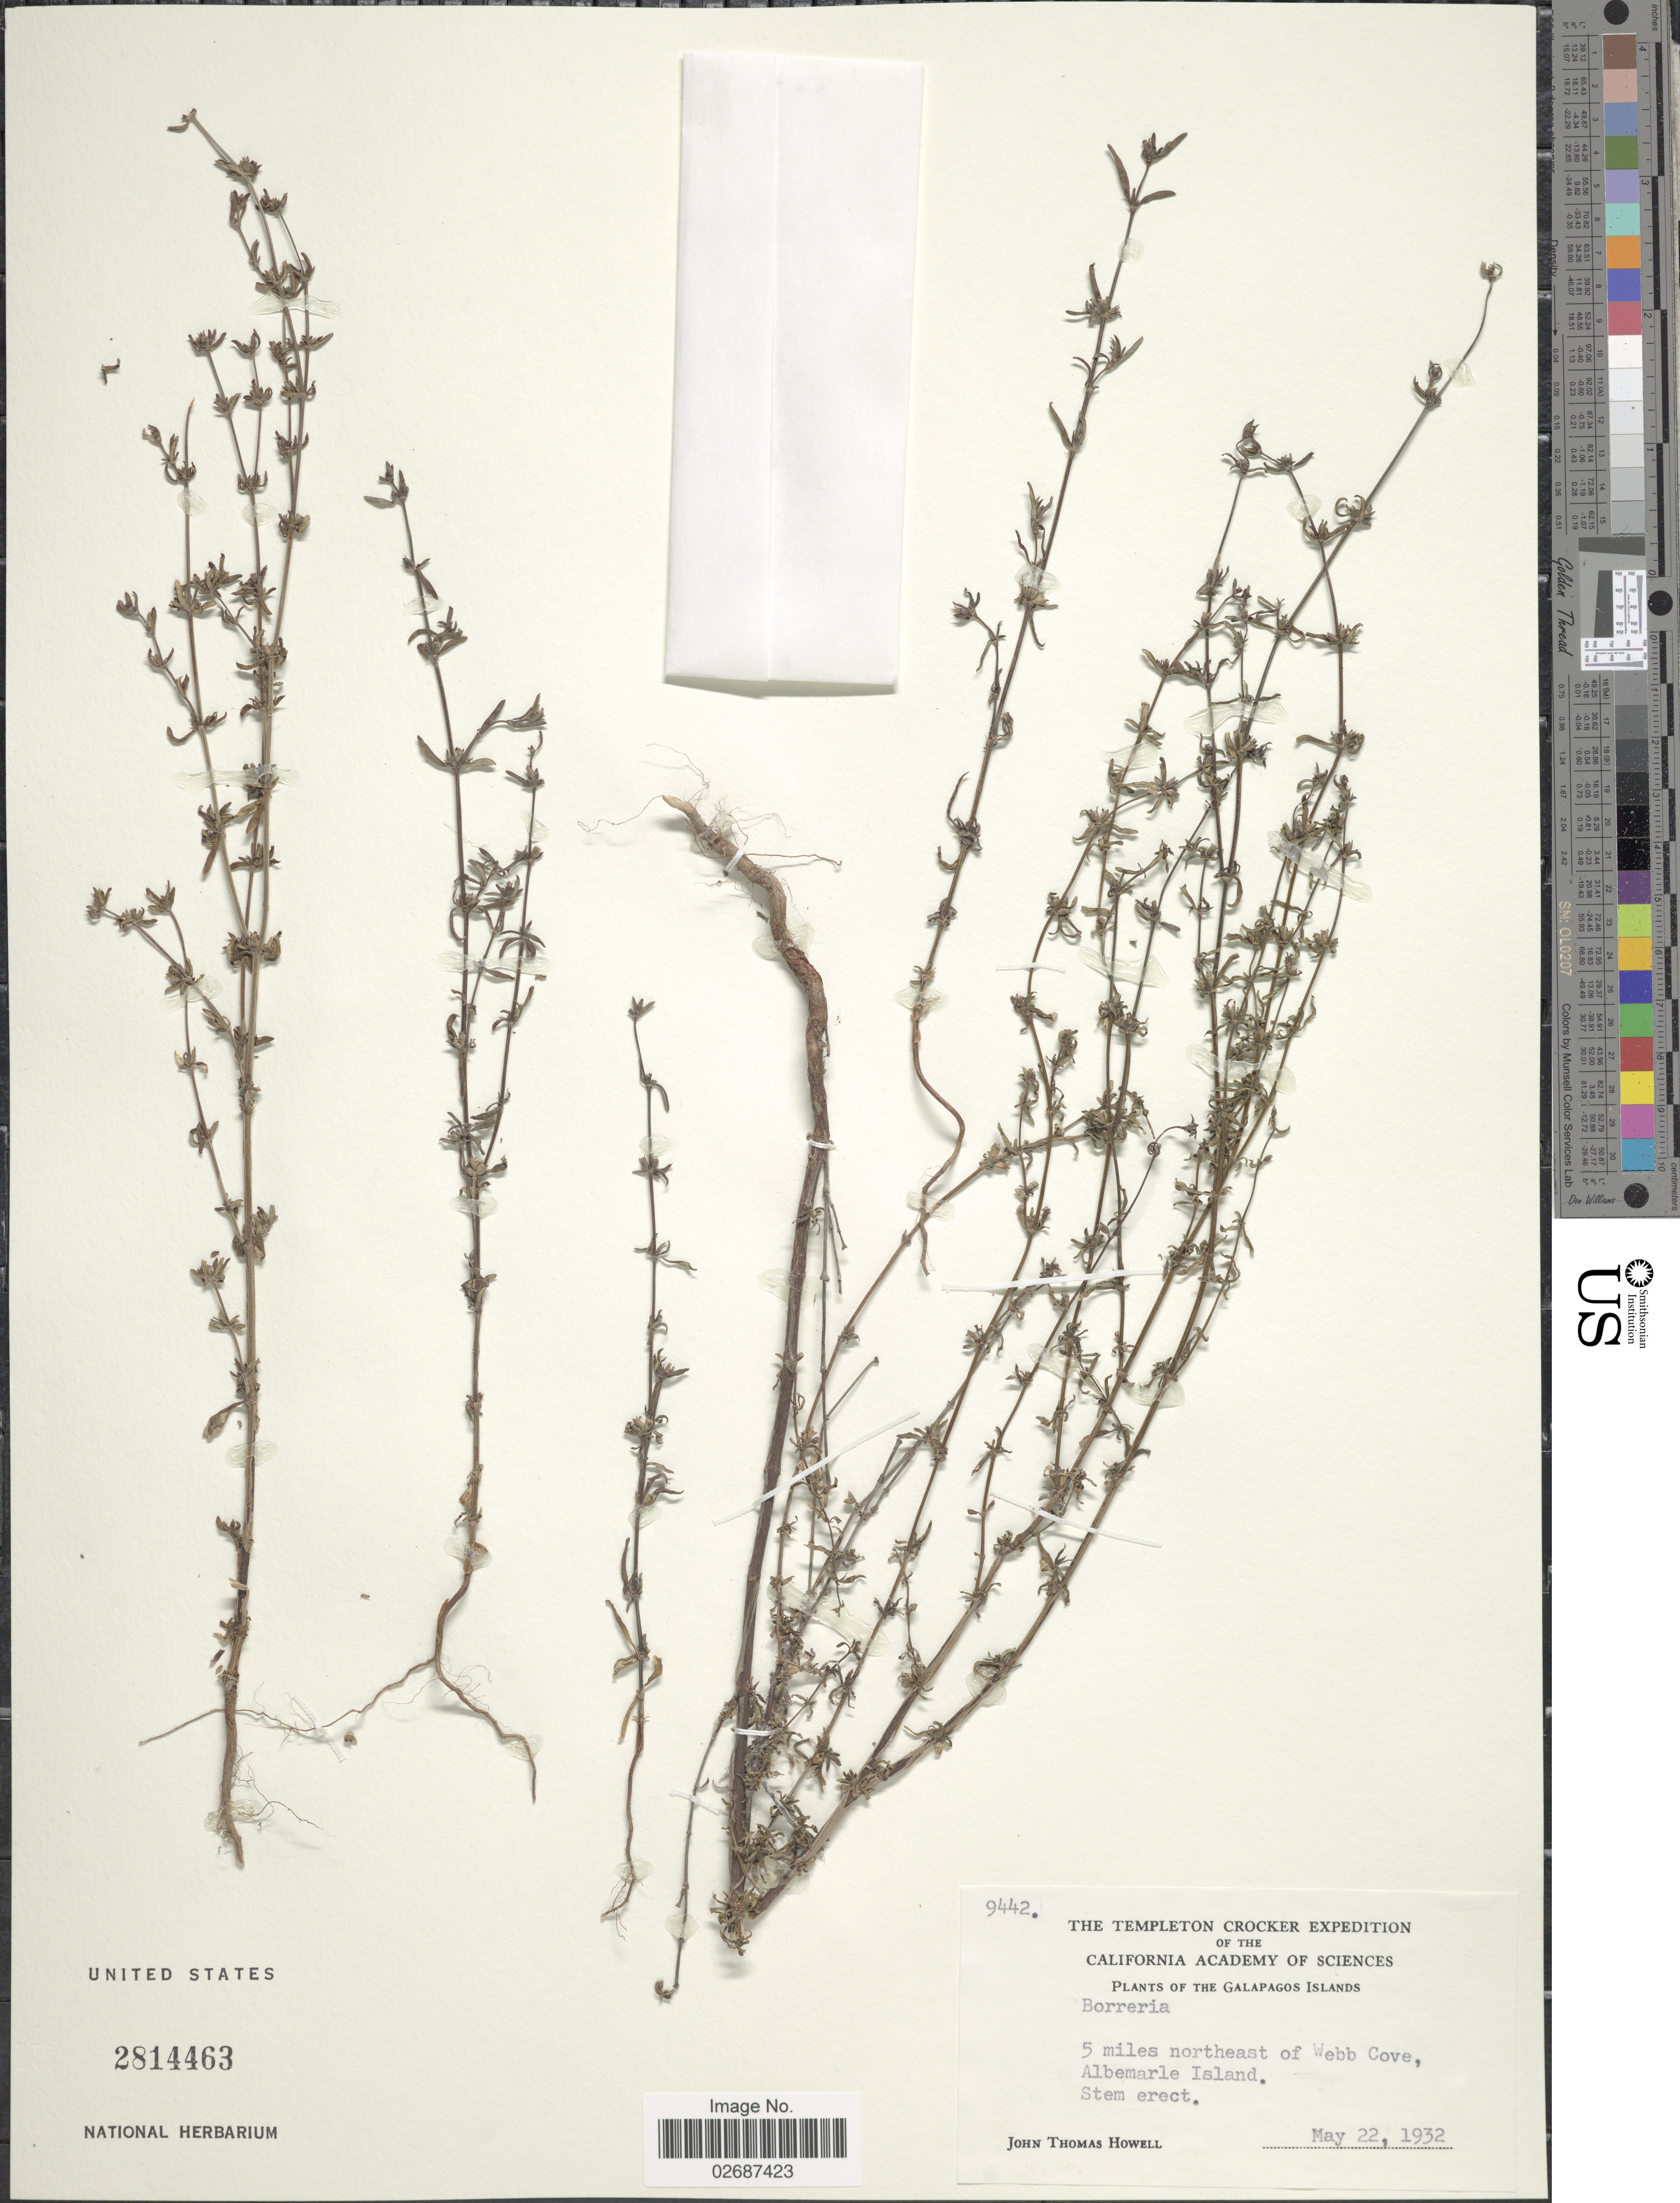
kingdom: Plantae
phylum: Tracheophyta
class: Magnoliopsida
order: Gentianales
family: Rubiaceae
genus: Borreria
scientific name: Borreria sp.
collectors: J. T. Howell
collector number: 9442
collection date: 1932-05-22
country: Ecuador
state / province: Colón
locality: Galapagos Islands, 5 miles northeast of Webb Cove, Albemarle Island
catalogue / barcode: US 2814463